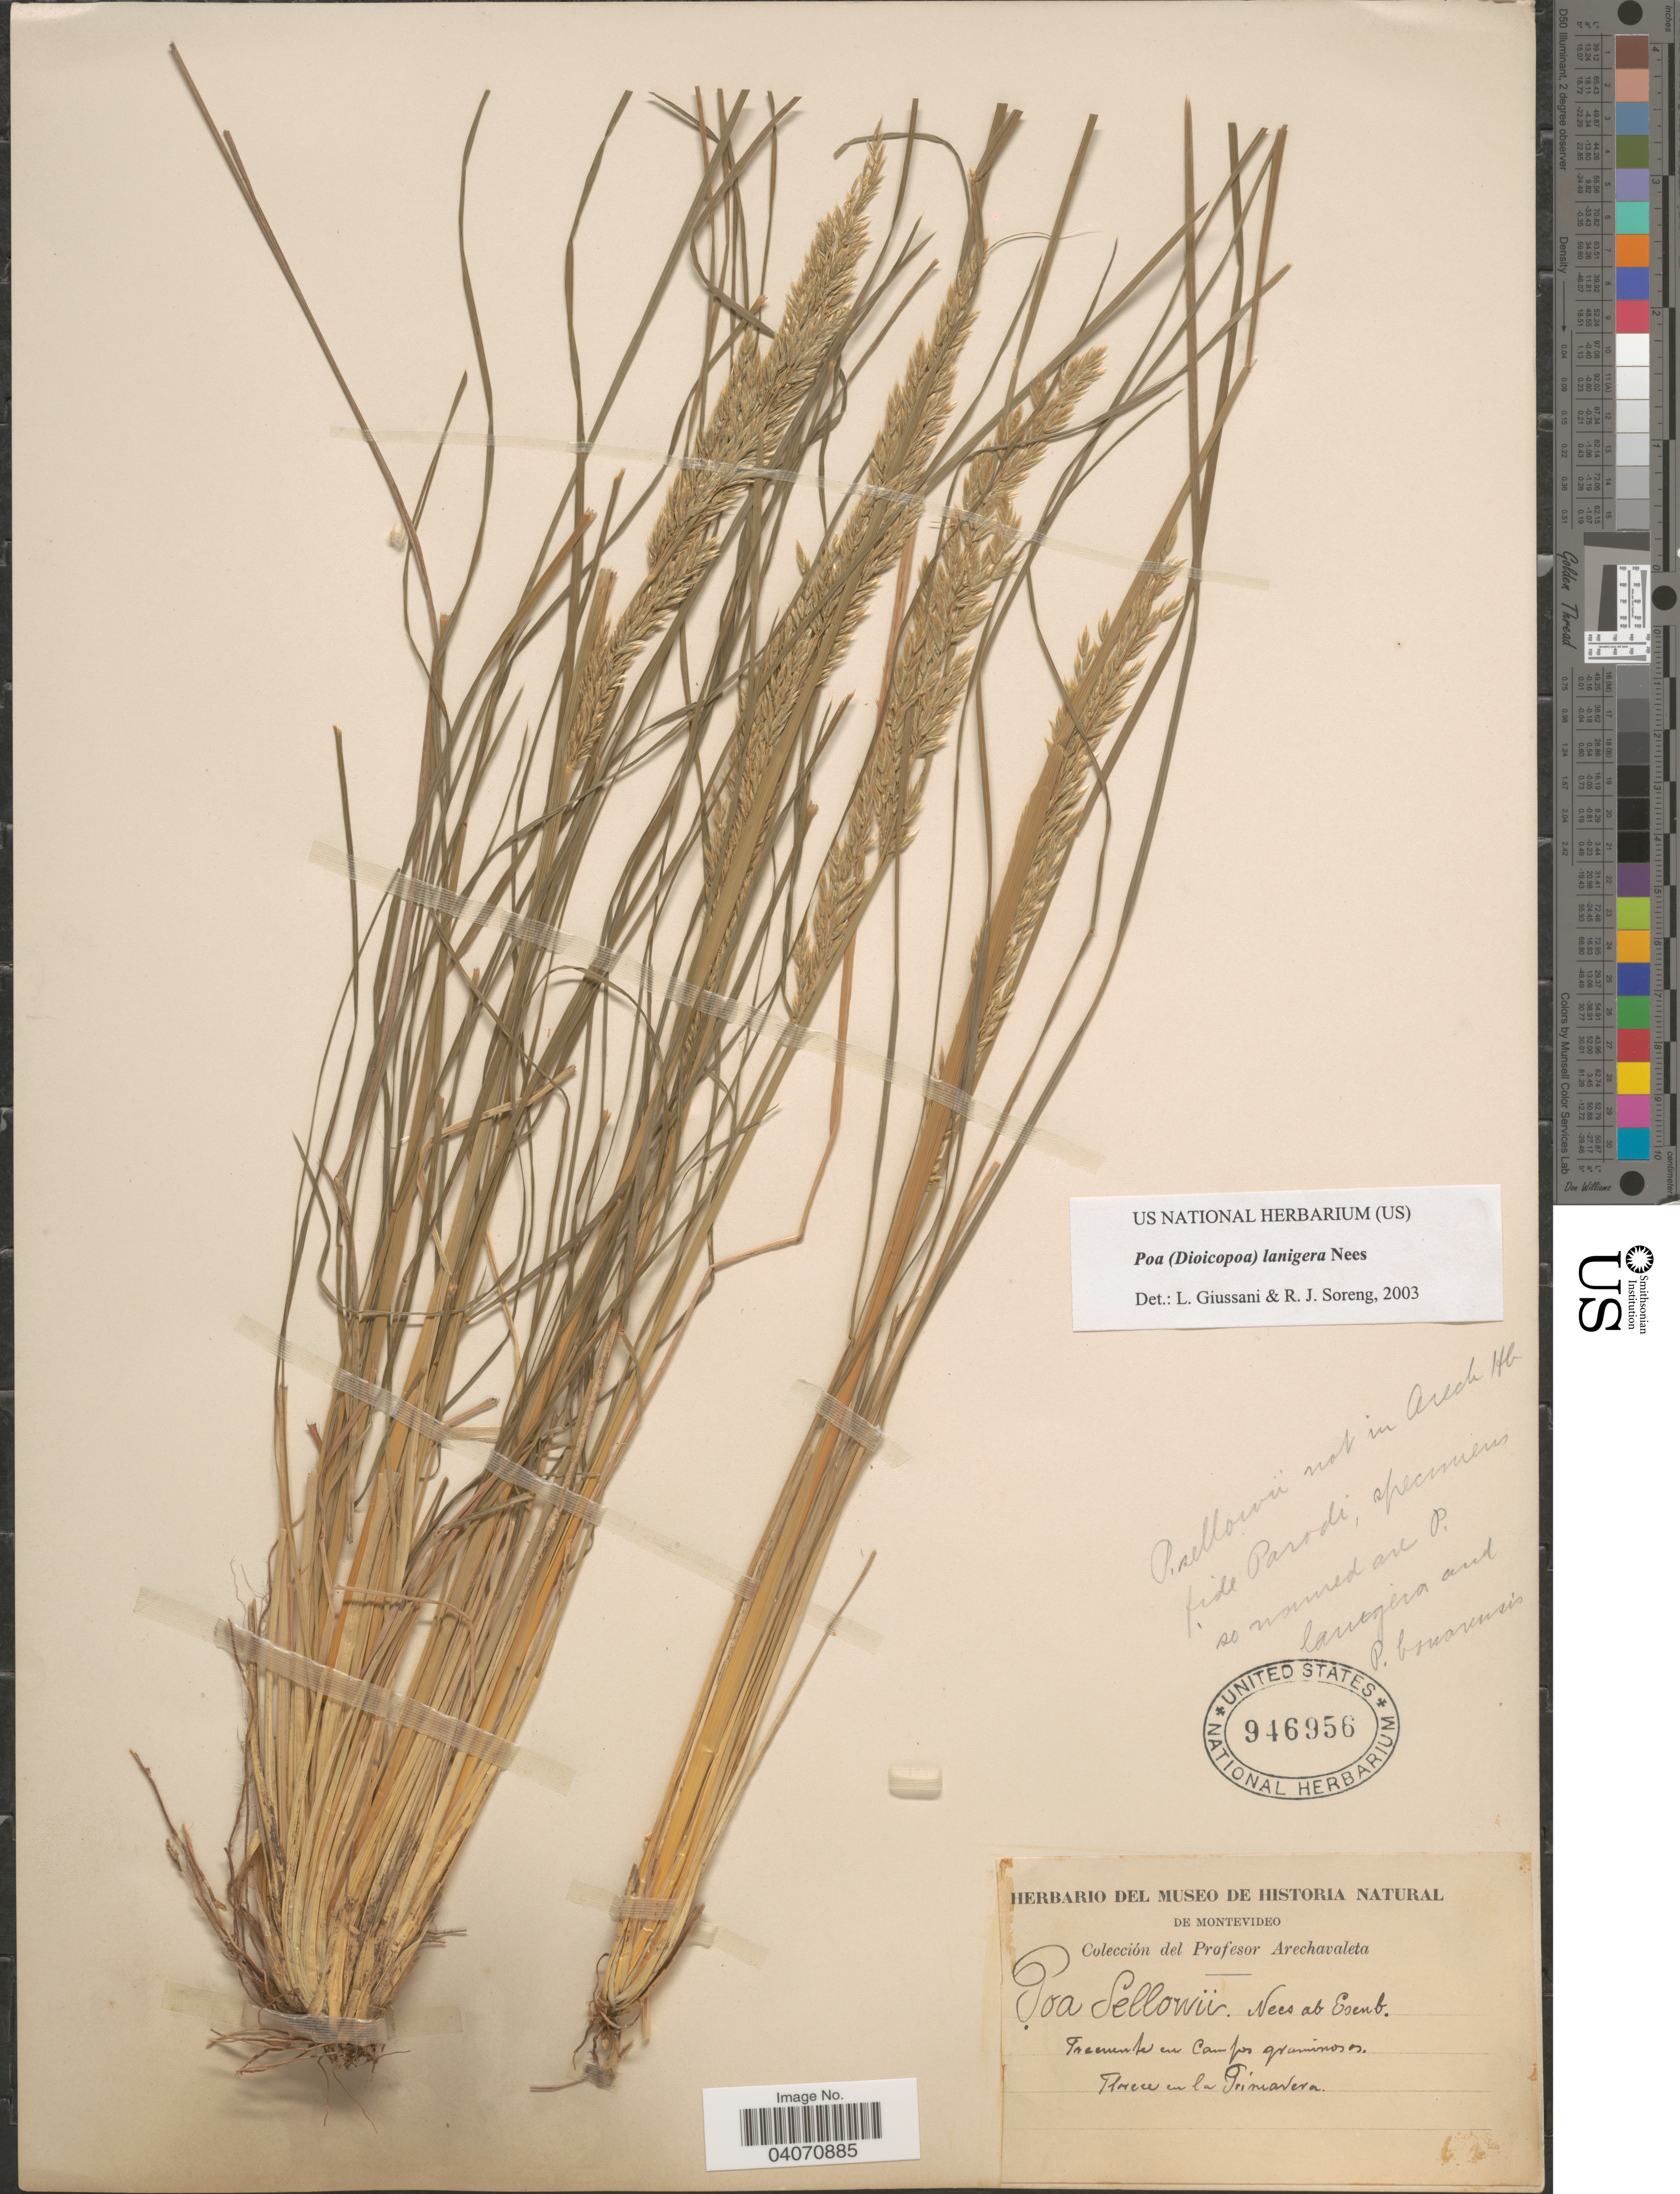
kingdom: Plantae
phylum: Tracheophyta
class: Liliopsida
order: Poales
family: Poaceae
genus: Poa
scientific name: Poa lanigera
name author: Nees in Mart.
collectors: Arechavaleta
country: Uruguay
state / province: Montevideo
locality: Frecuente en campus graminosis. Florece en la Primavera.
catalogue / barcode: US 946956